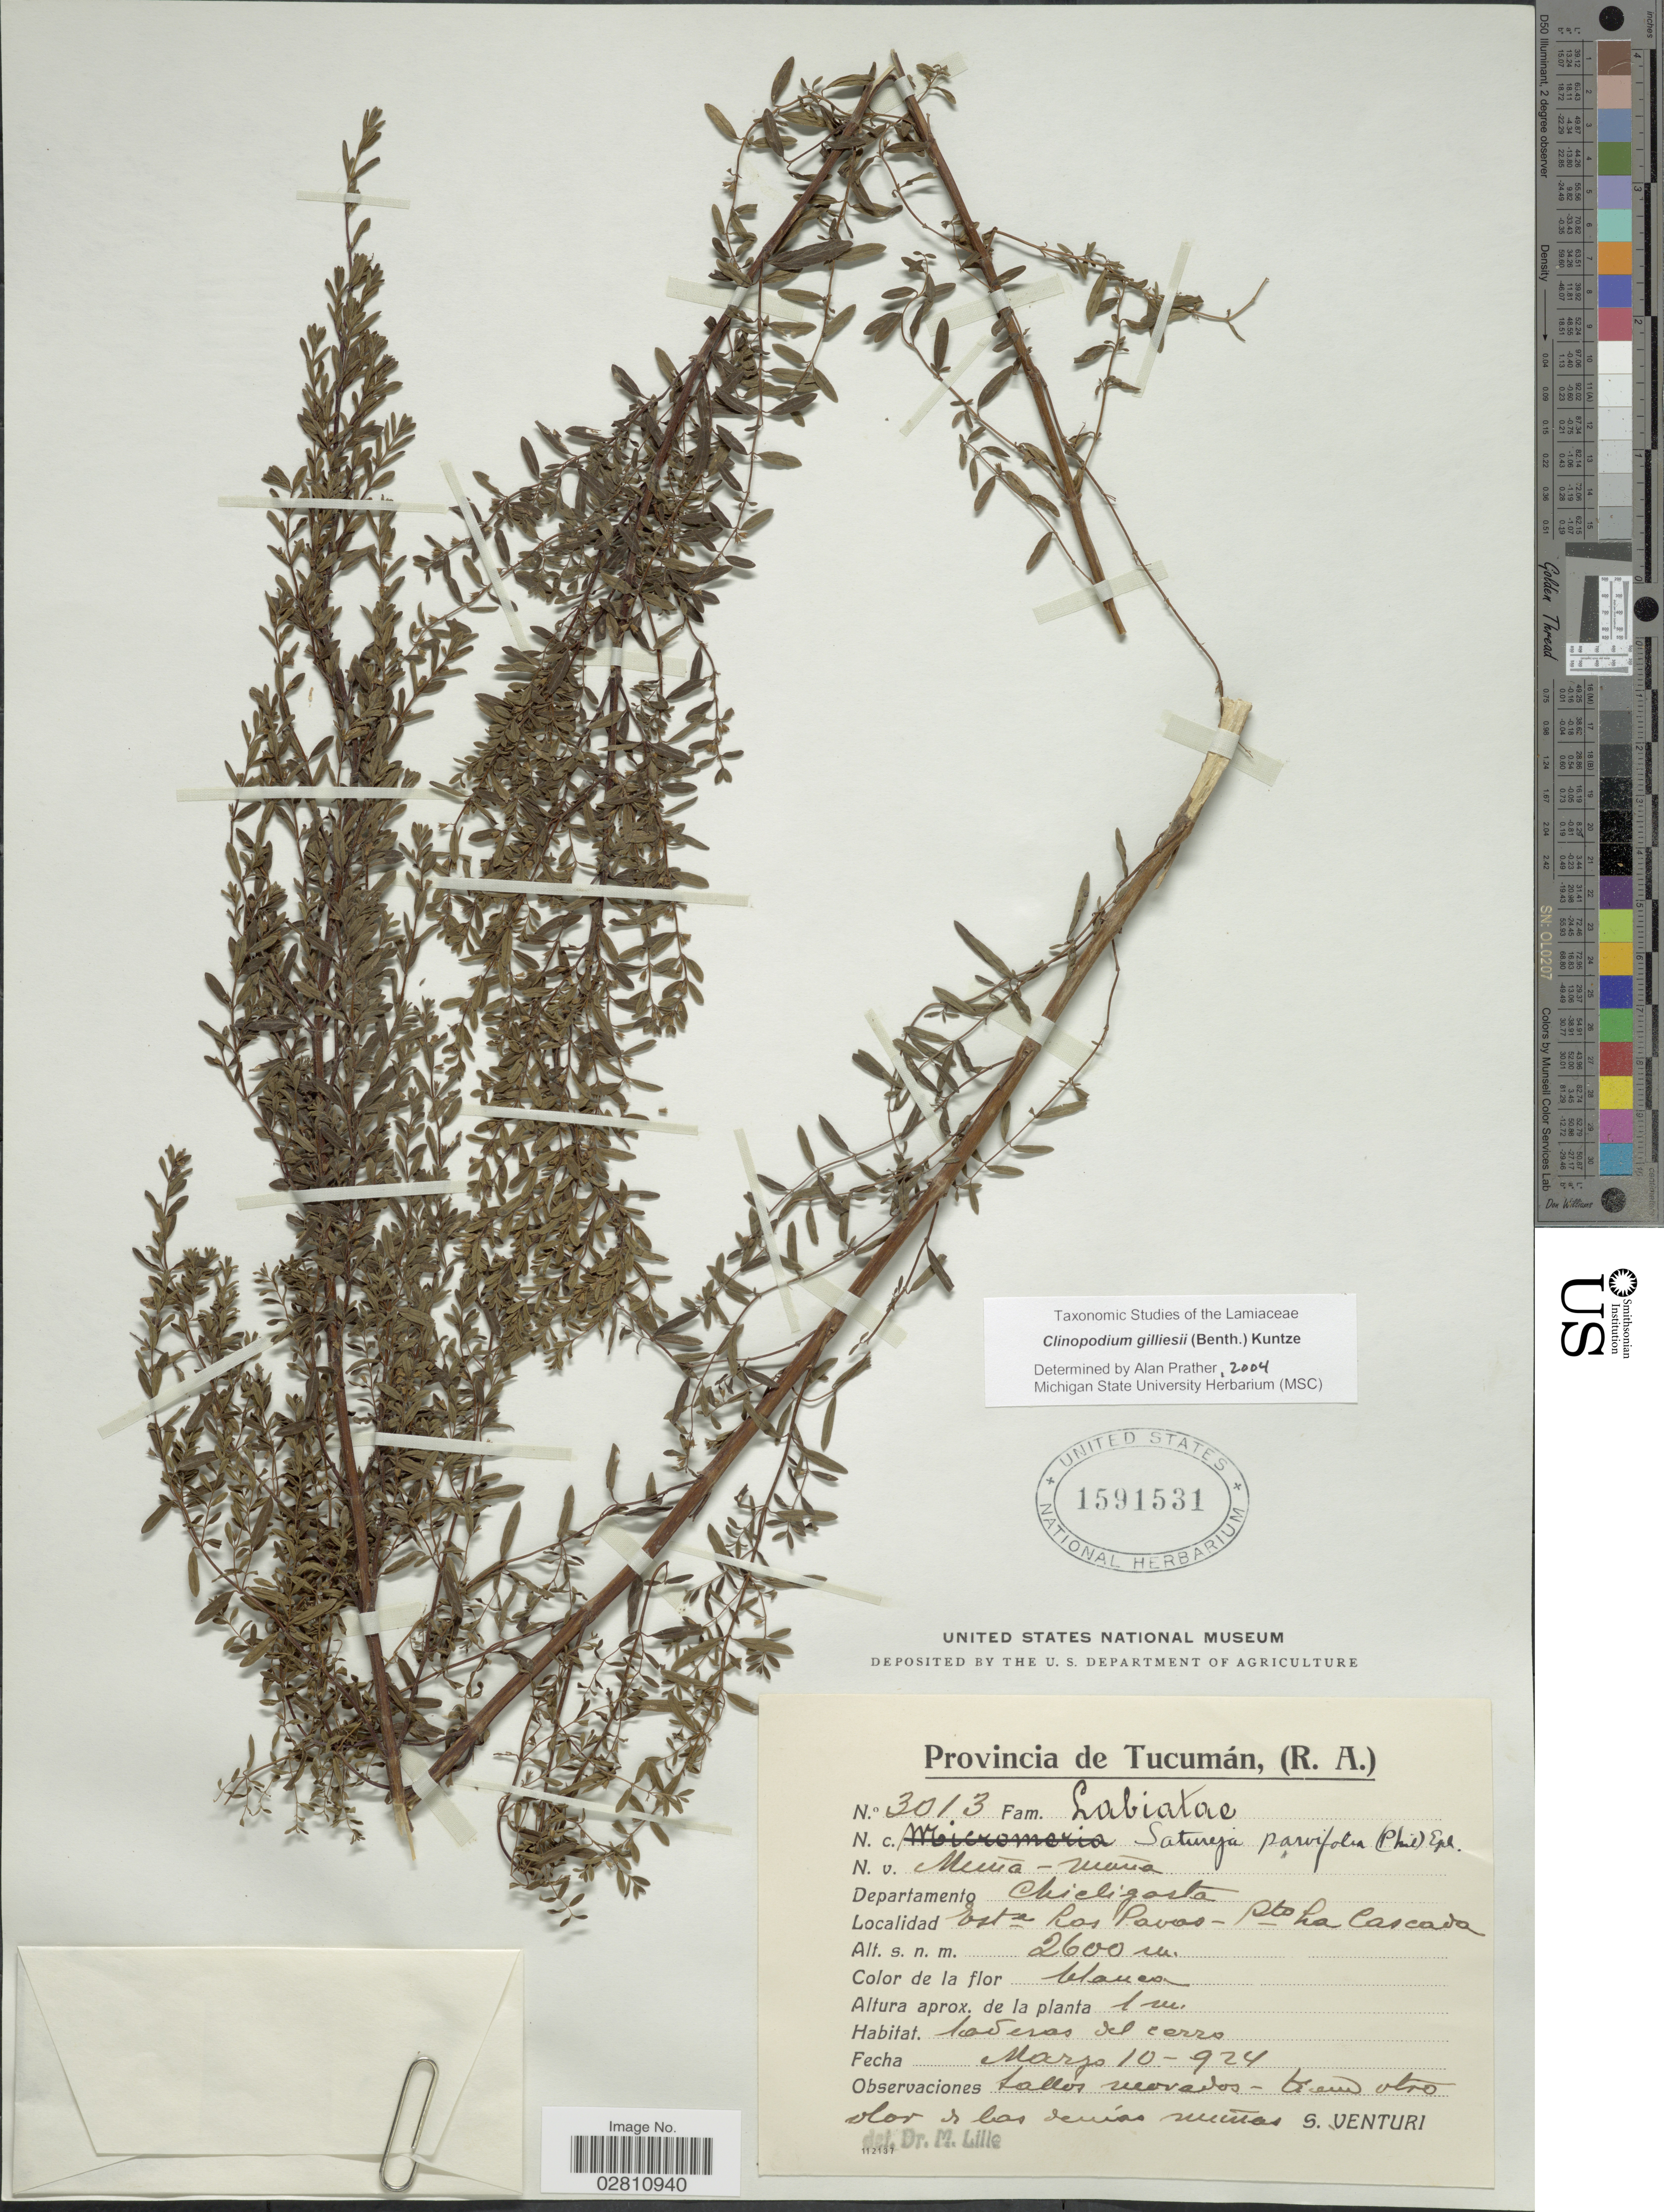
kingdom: Plantae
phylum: Tracheophyta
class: Magnoliopsida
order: Lamiales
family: Lamiaceae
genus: Clinopodium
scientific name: Clinopodium gilliesii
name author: (Benth.) Kuntze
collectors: S. Venturi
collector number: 3013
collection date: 1924-03-10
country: Argentina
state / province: Tucuman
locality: Departamento Chicligasta, Esta Los Pavos - Dto. La Cascada.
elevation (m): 2600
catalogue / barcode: US 1591531